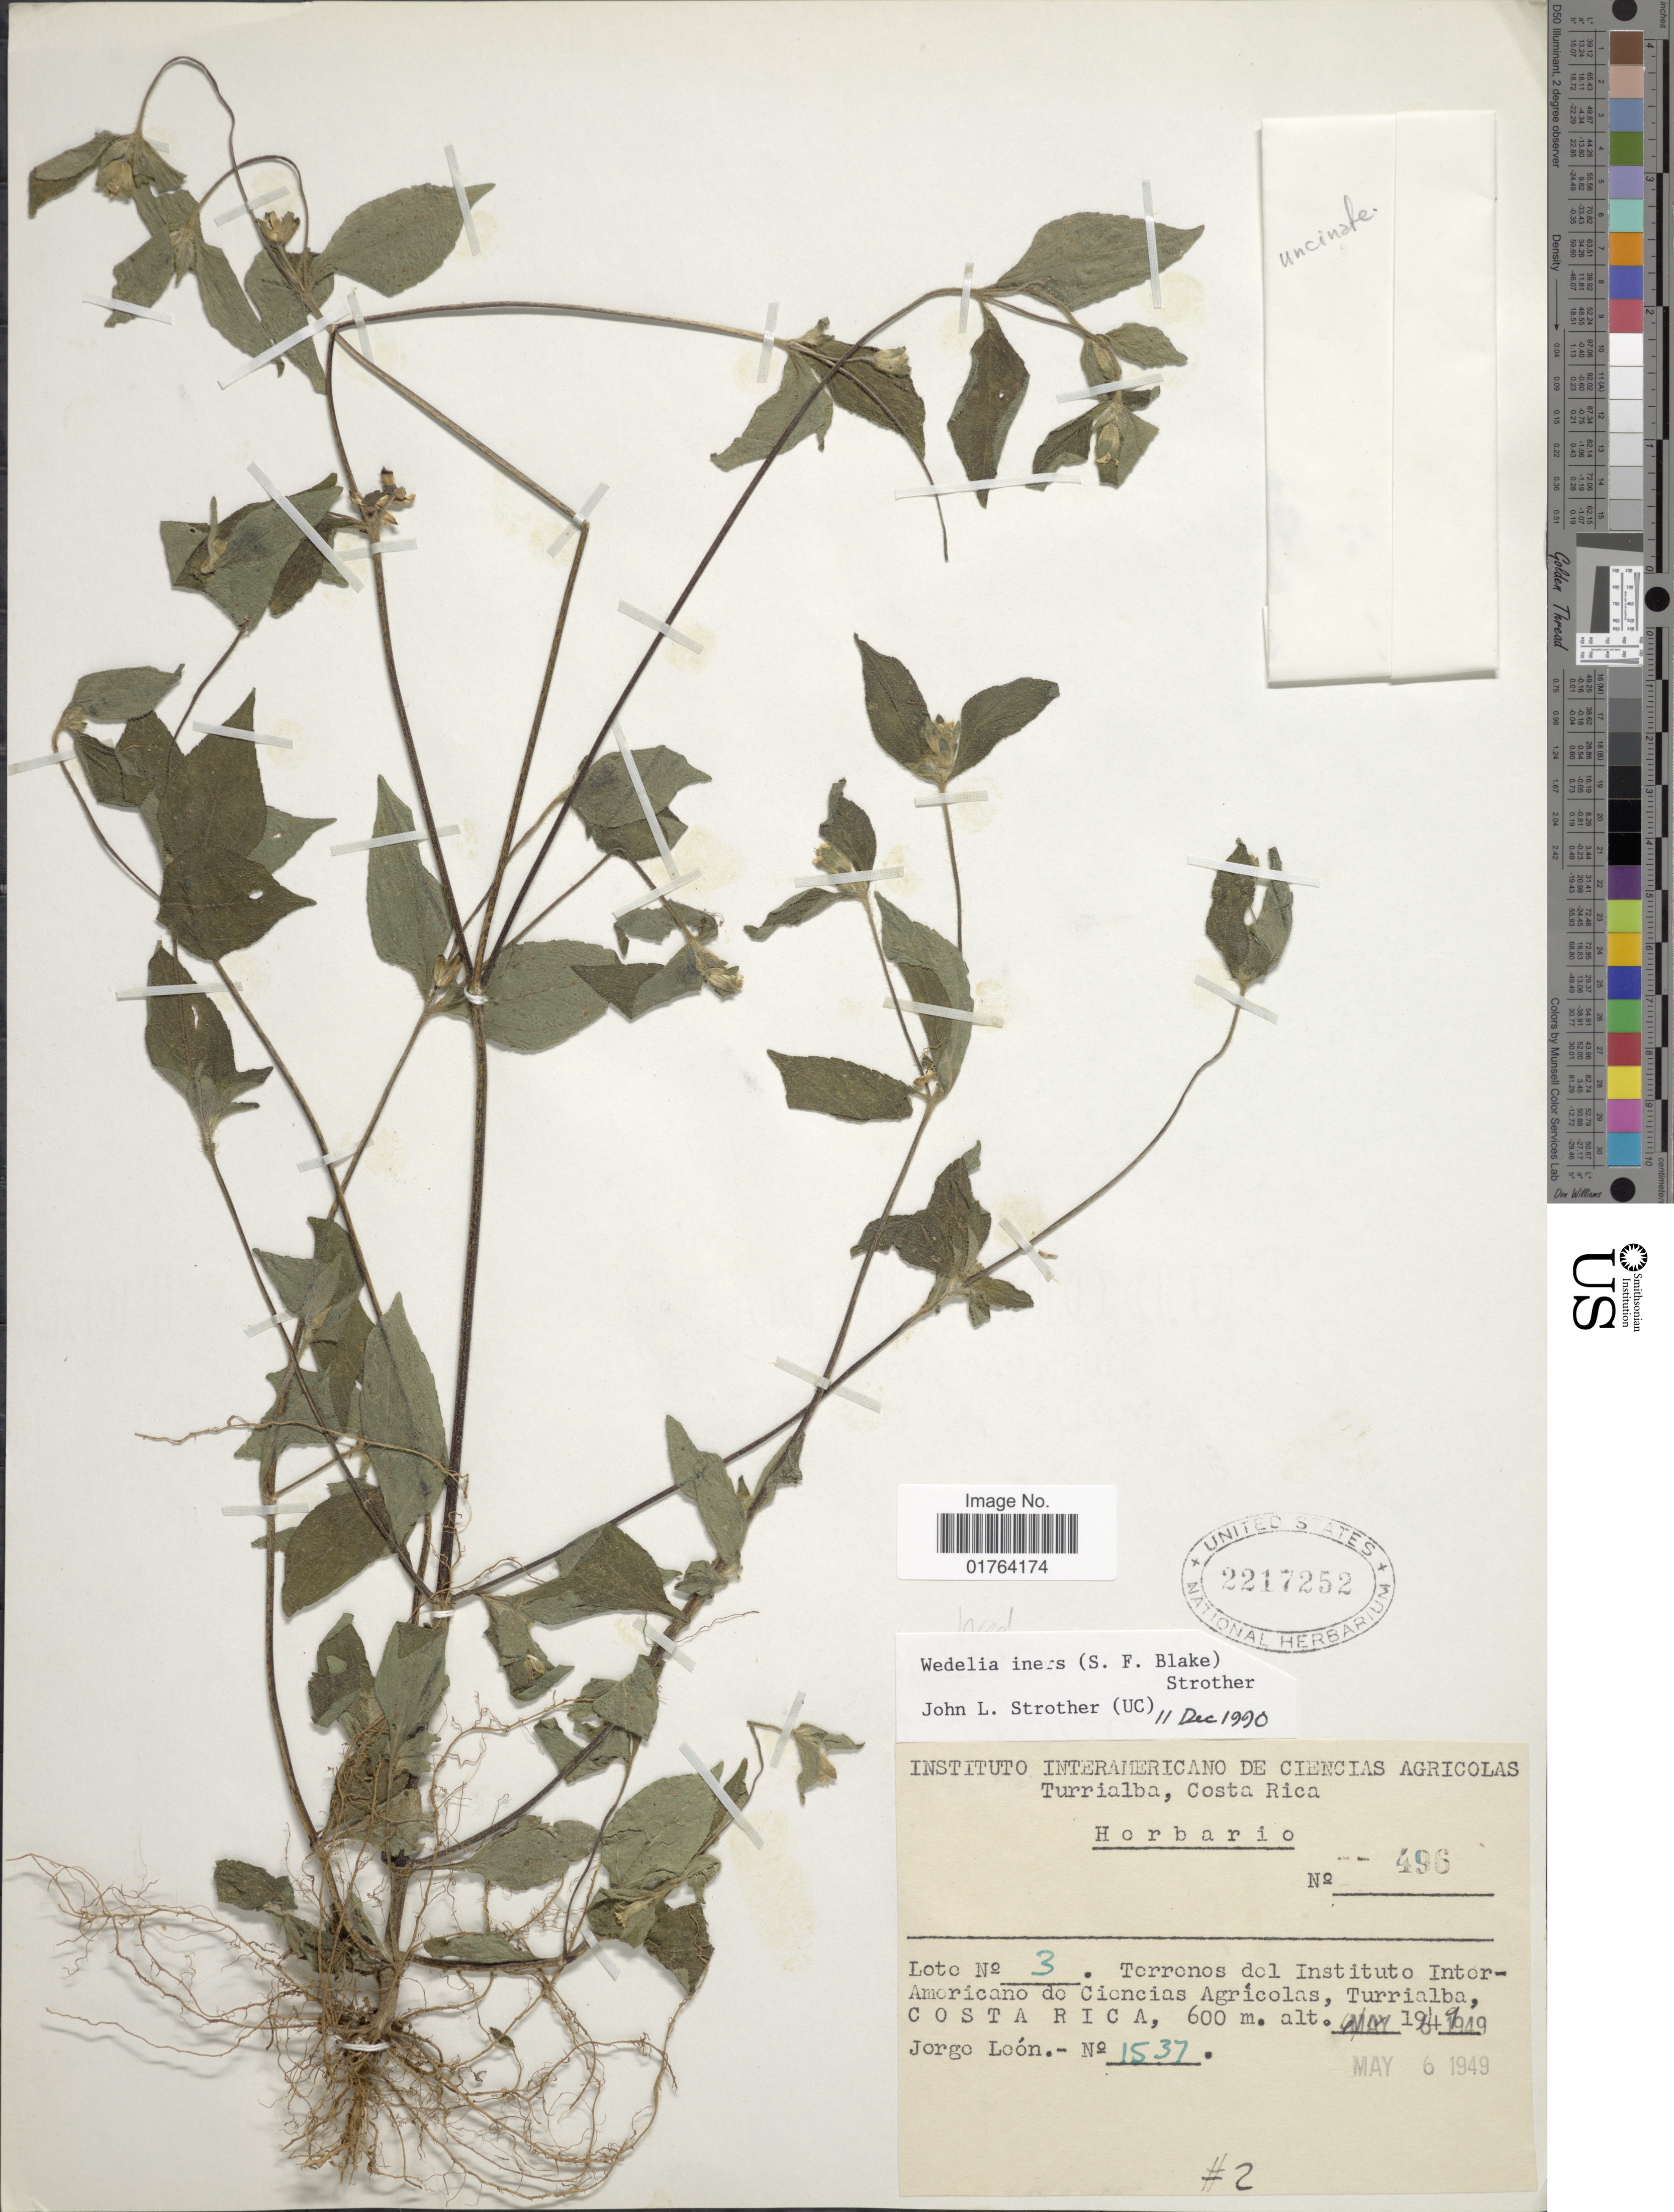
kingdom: Plantae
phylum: Tracheophyta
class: Magnoliopsida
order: Asterales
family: Asteraceae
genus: Wedelia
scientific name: Wedelia iners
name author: (S.F. Blake) Strother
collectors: J. León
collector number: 1537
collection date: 1949-05-06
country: Costa Rica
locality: Turrialba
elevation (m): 600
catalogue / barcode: US 2217252